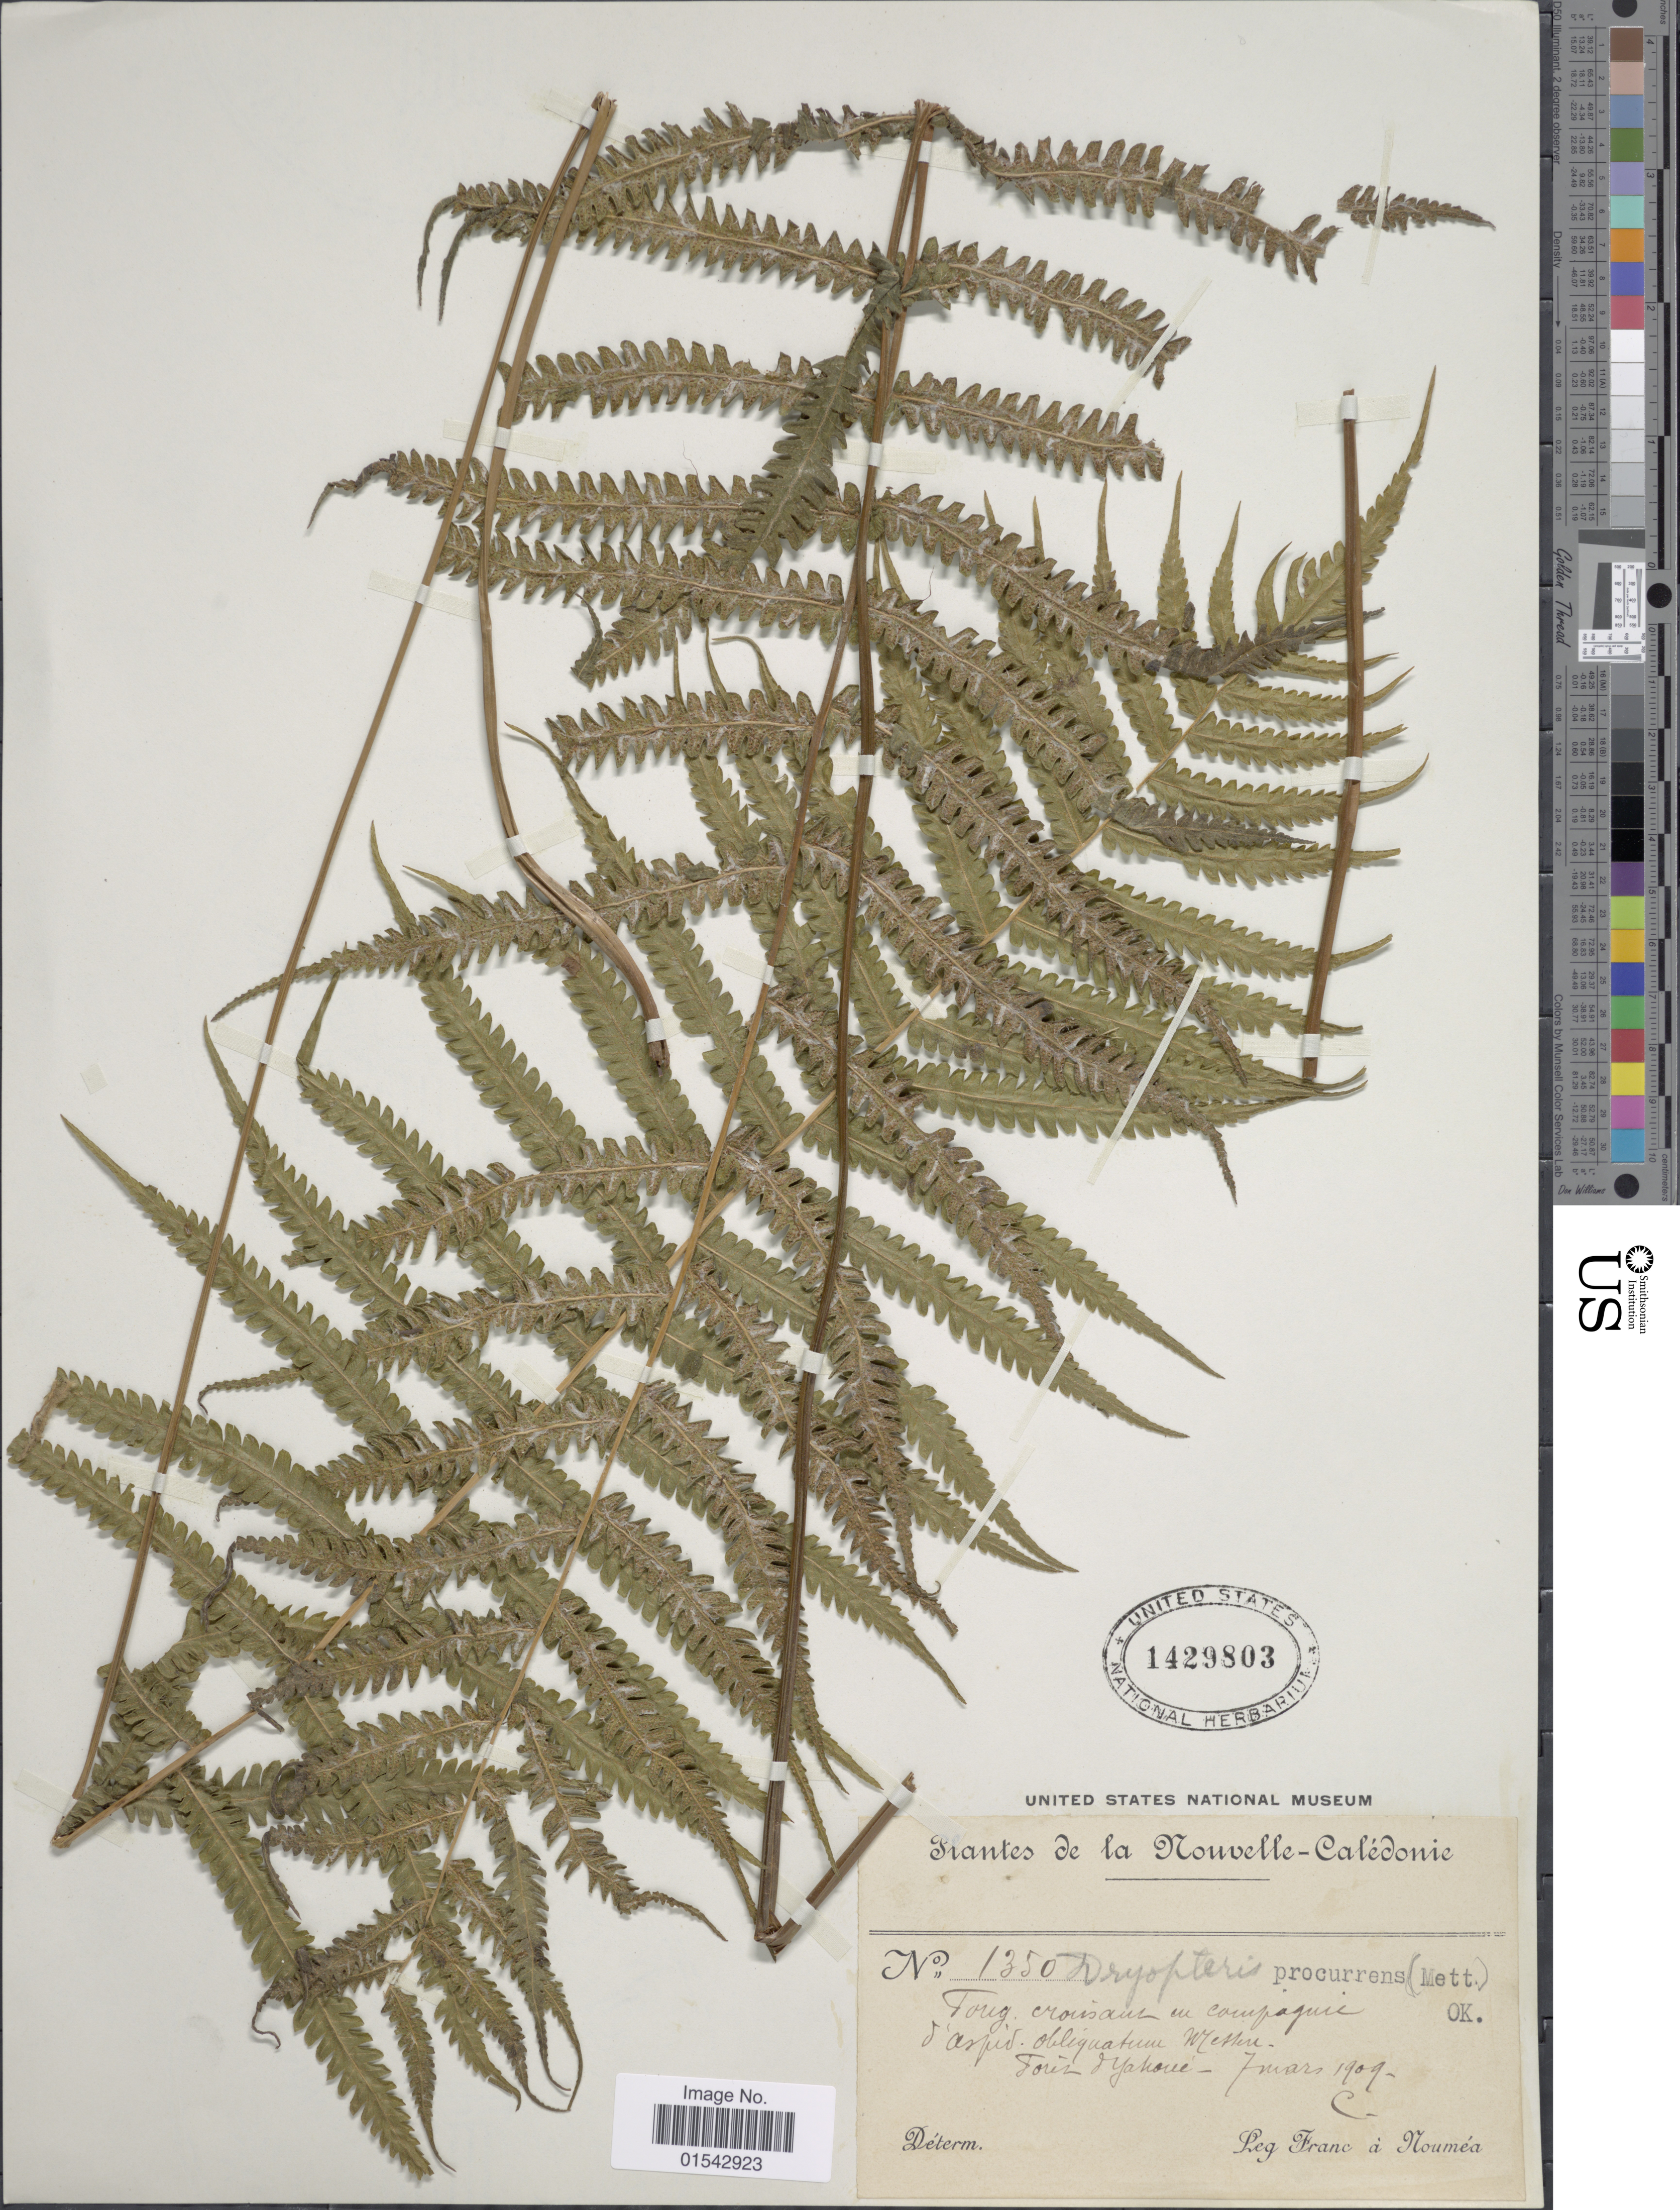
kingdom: Plantae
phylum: Tracheophyta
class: Polypodiopsida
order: Polypodiales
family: Thelypteridaceae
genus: Cyclosorus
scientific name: Cyclosorus procurrens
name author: (Mett.) Copel.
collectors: F. Noumea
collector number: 1350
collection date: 1909-03-07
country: New Caledonia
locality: Nouvelle-Caledonie, Forez Yakoue [interpreted]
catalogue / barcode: US 1429803